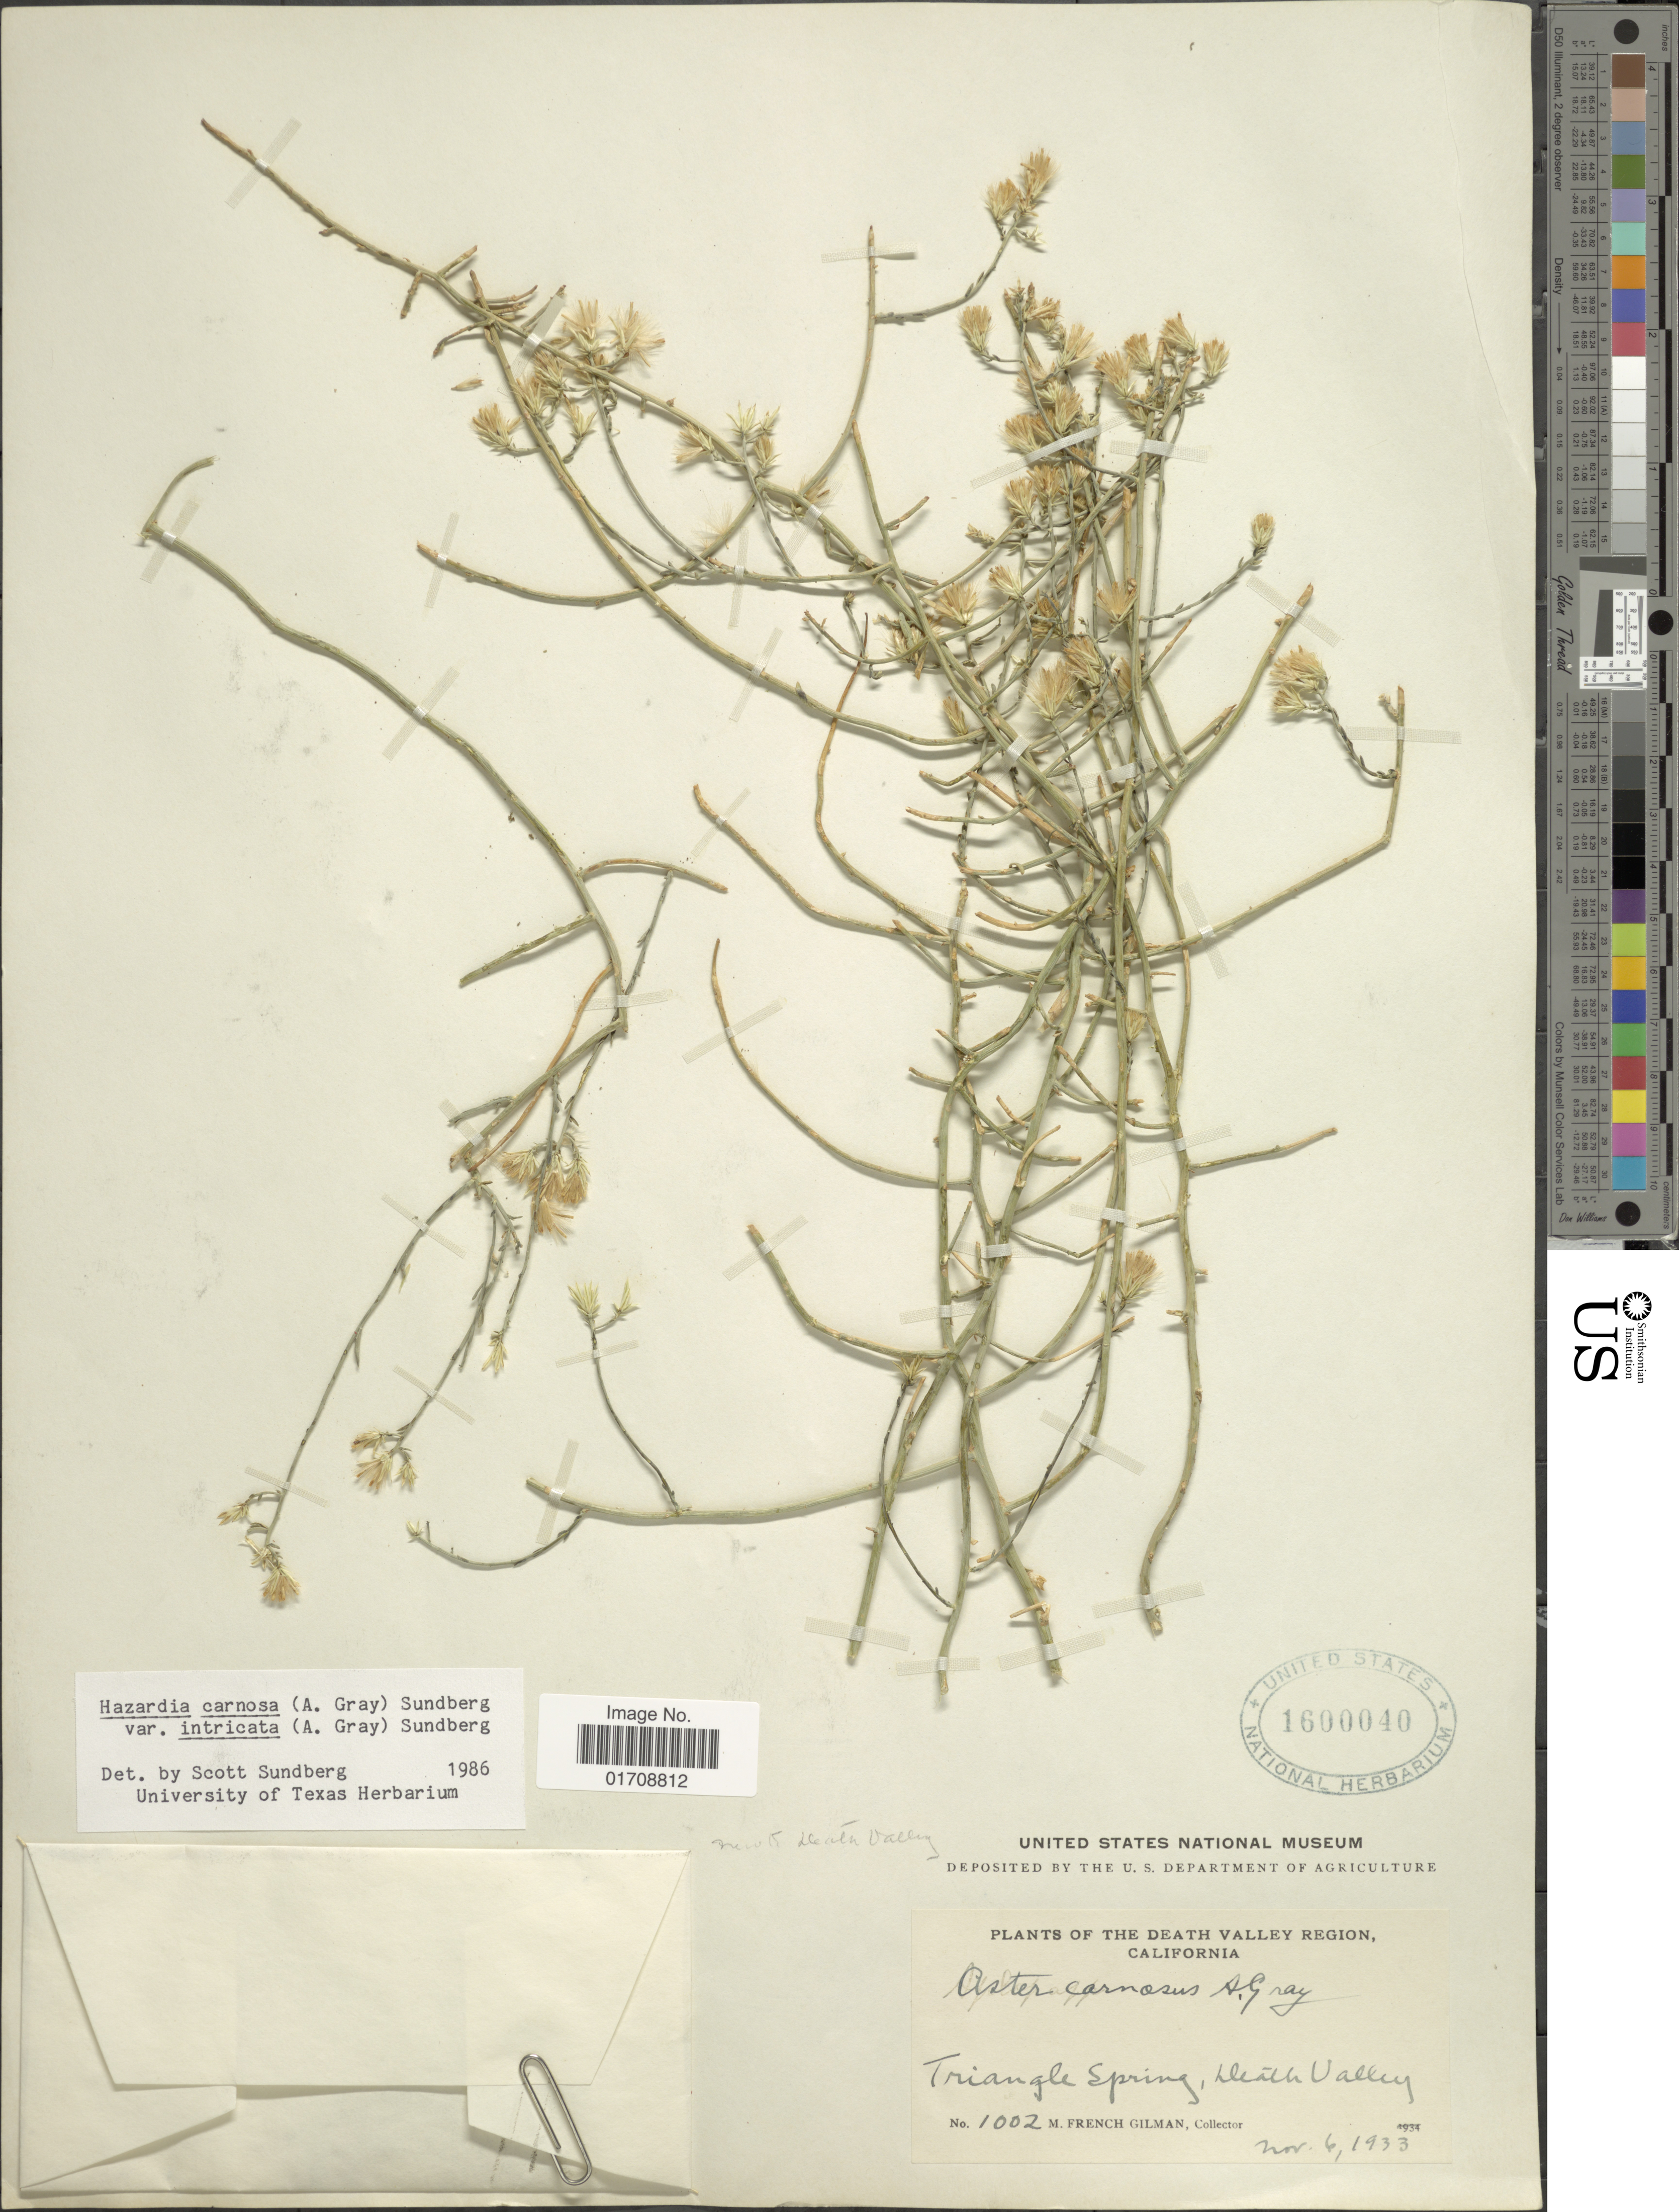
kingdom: Plantae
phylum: Tracheophyta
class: Magnoliopsida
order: Asterales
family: Asteraceae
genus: Machaeranthera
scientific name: Machaeranthera carnosa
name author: (A. Gray) G.L. Nesom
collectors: M. F. Gilman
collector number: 1002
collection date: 1933-11-06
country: United States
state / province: California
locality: Death Valley Region, Triangle Spring, Death Valley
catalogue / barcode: US 1600040